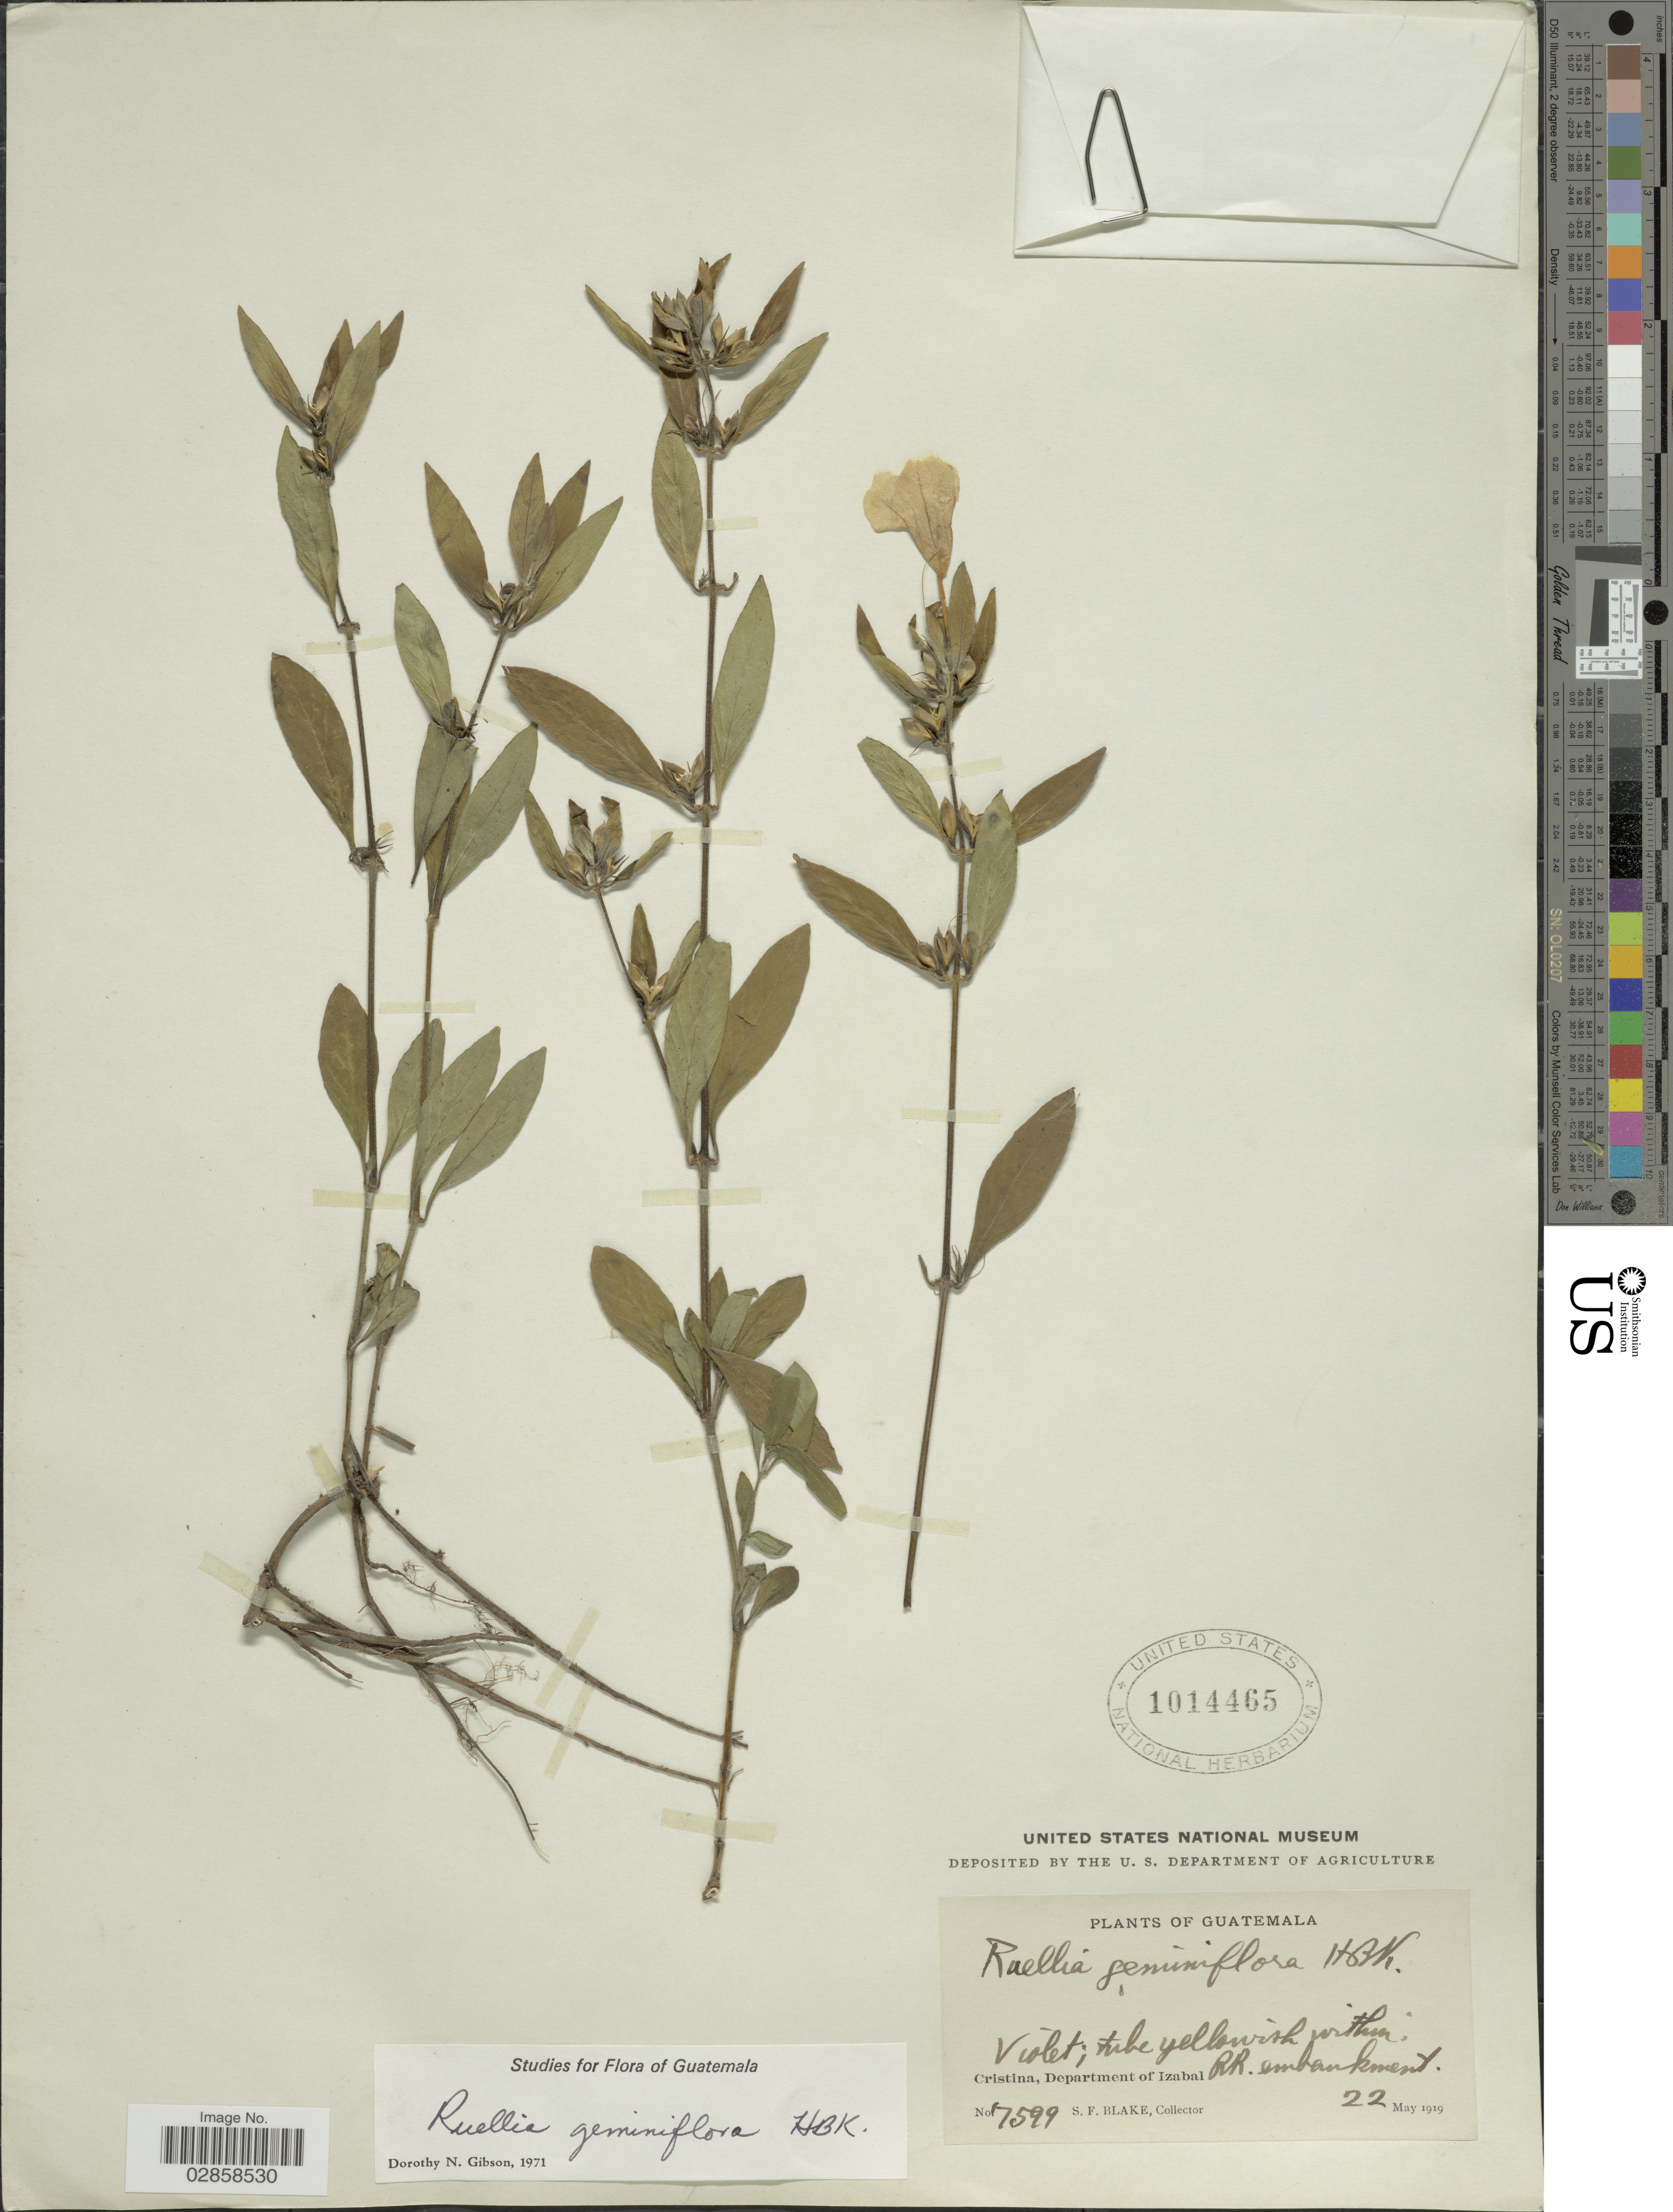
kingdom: Plantae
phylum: Tracheophyta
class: Magnoliopsida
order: Lamiales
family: Acanthaceae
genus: Ruellia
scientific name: Ruellia geminiflora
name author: Kunth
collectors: S. Blake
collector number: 7599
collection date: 1919-05-22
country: Guatemala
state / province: Izabal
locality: Cristina, Department of Izabal. RR. embankment.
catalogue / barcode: US 1014465